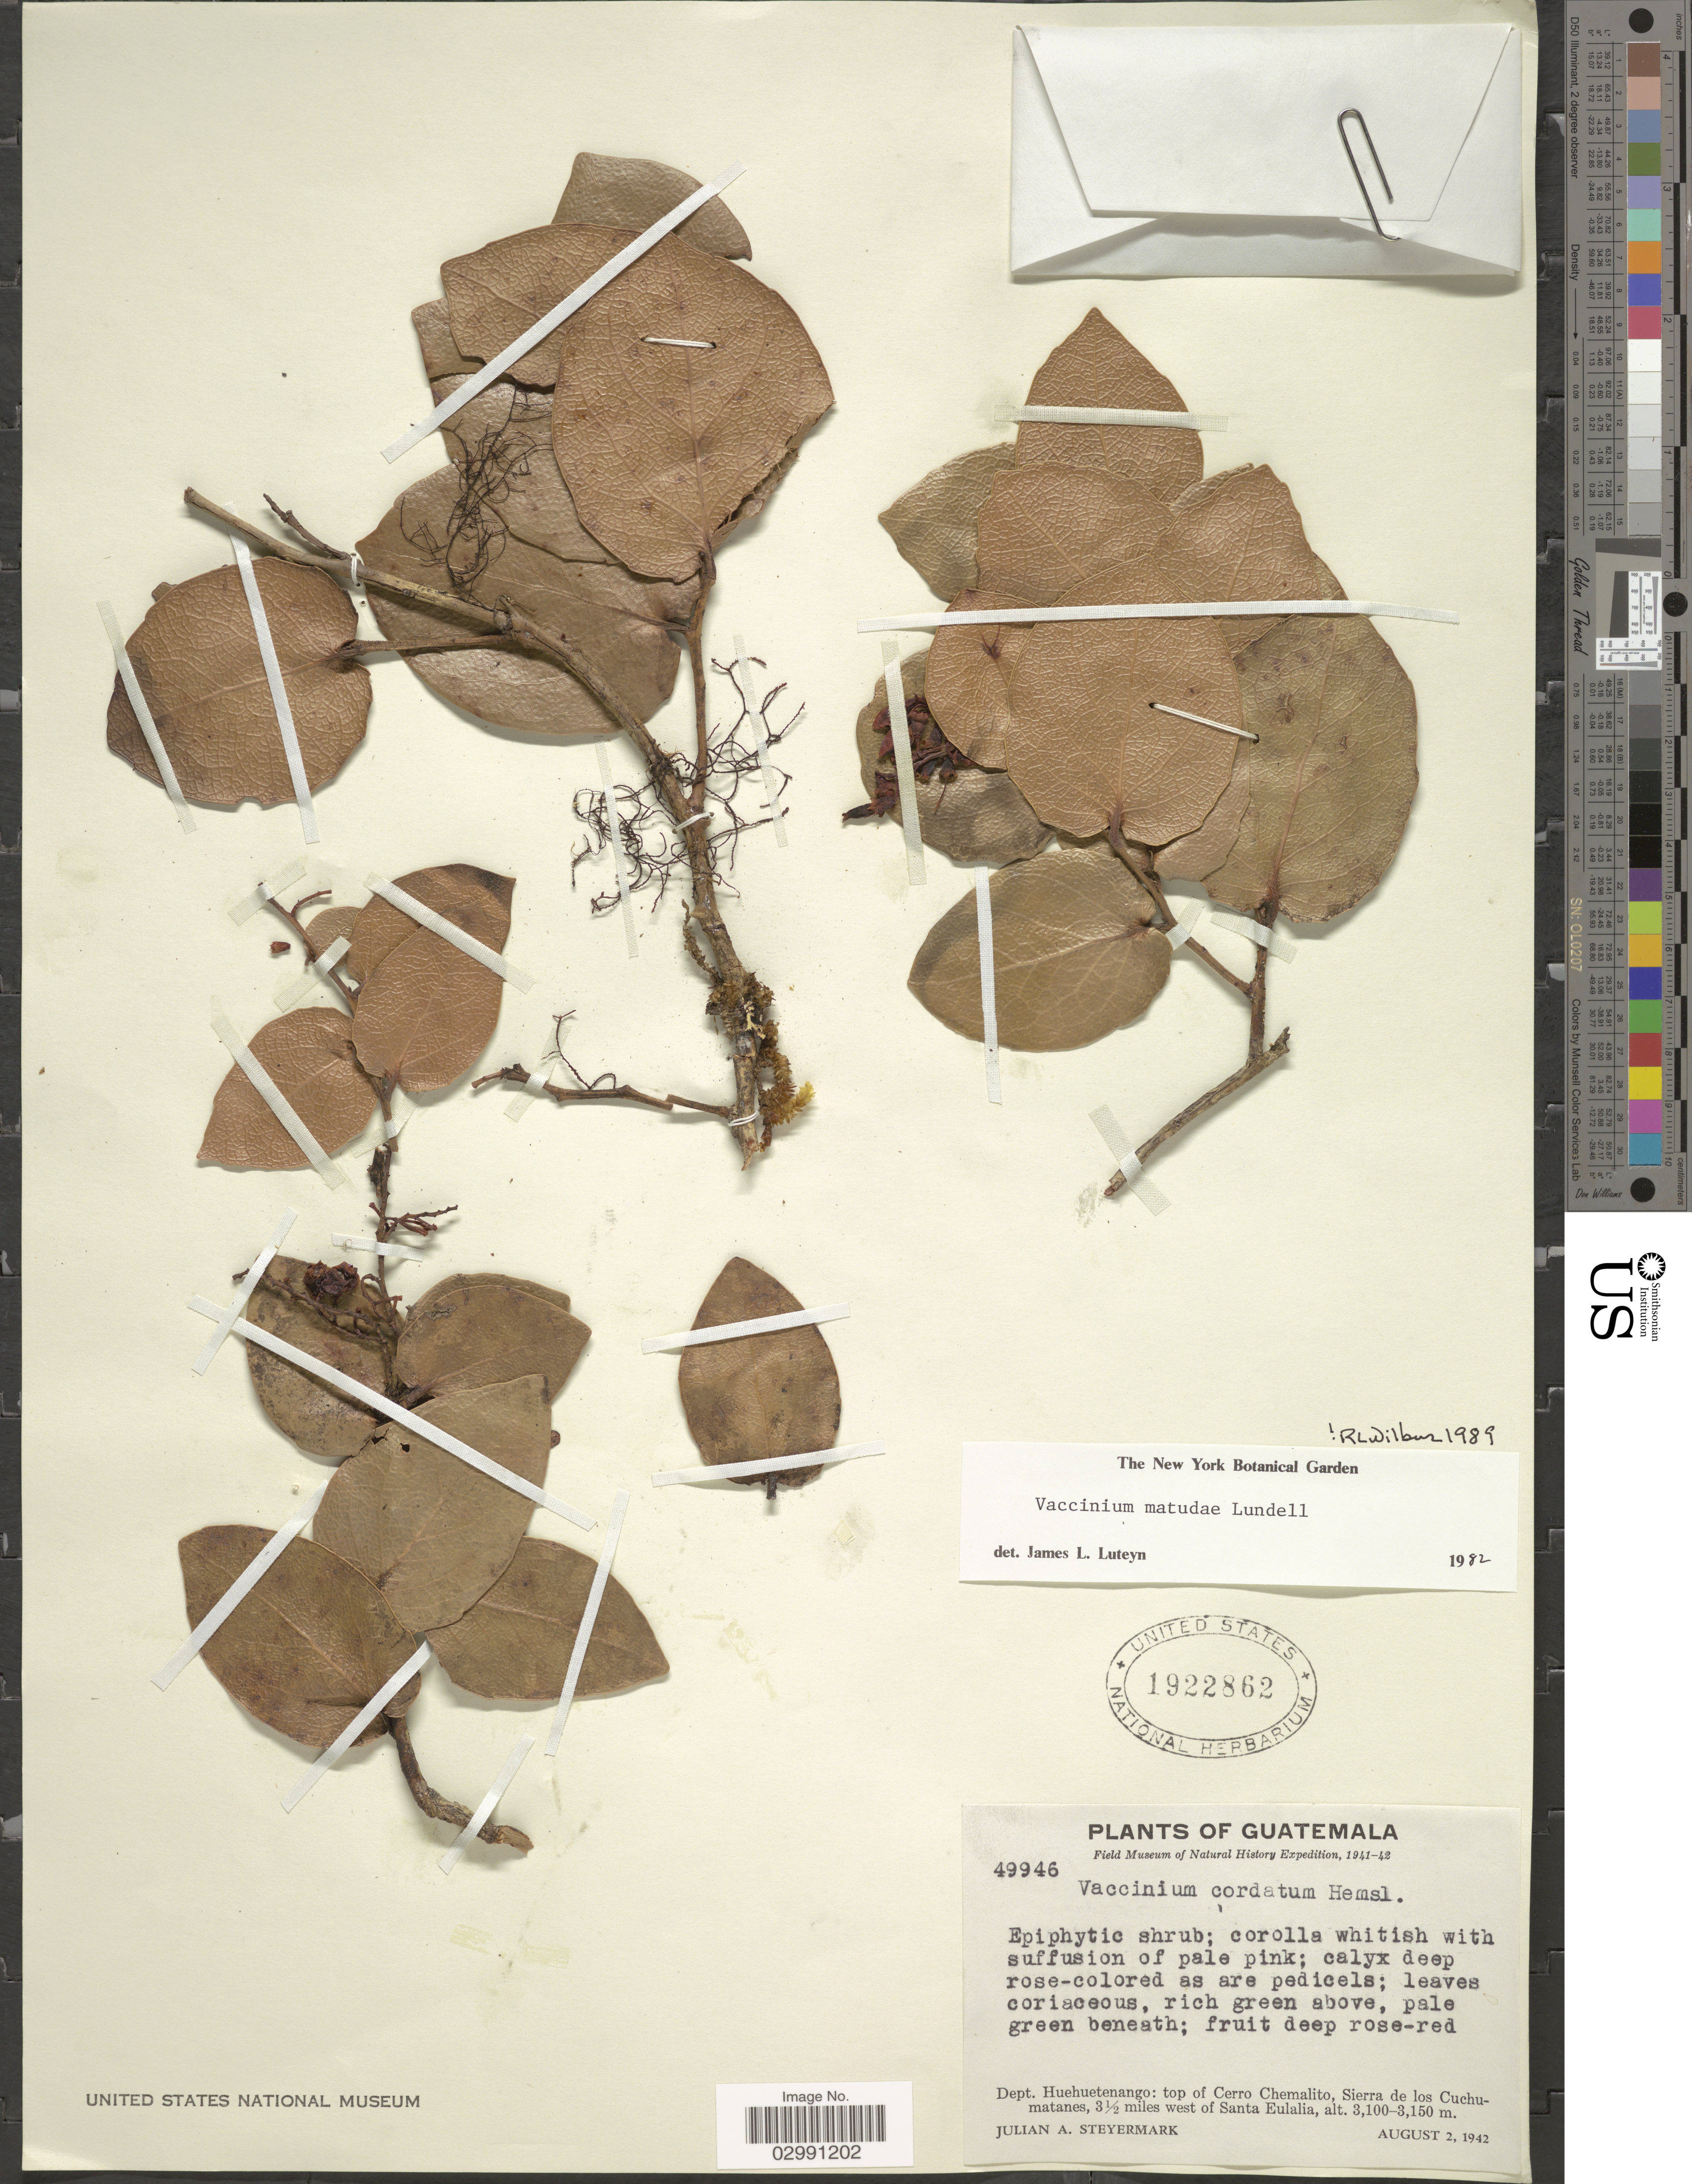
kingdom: Plantae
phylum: Tracheophyta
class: Magnoliopsida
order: Ericales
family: Ericaceae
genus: Vaccinium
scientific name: Vaccinium matudae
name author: Lundell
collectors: J. Steyermark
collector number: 49946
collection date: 1942-08-02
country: Guatemala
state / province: Huehuetenango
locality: Dept. Huehuetenango: top of Cerro Cemalito, Sierra de los Cuchumatanes, 3½ miles west of Santa Eulalia.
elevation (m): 3100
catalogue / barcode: US 1922862